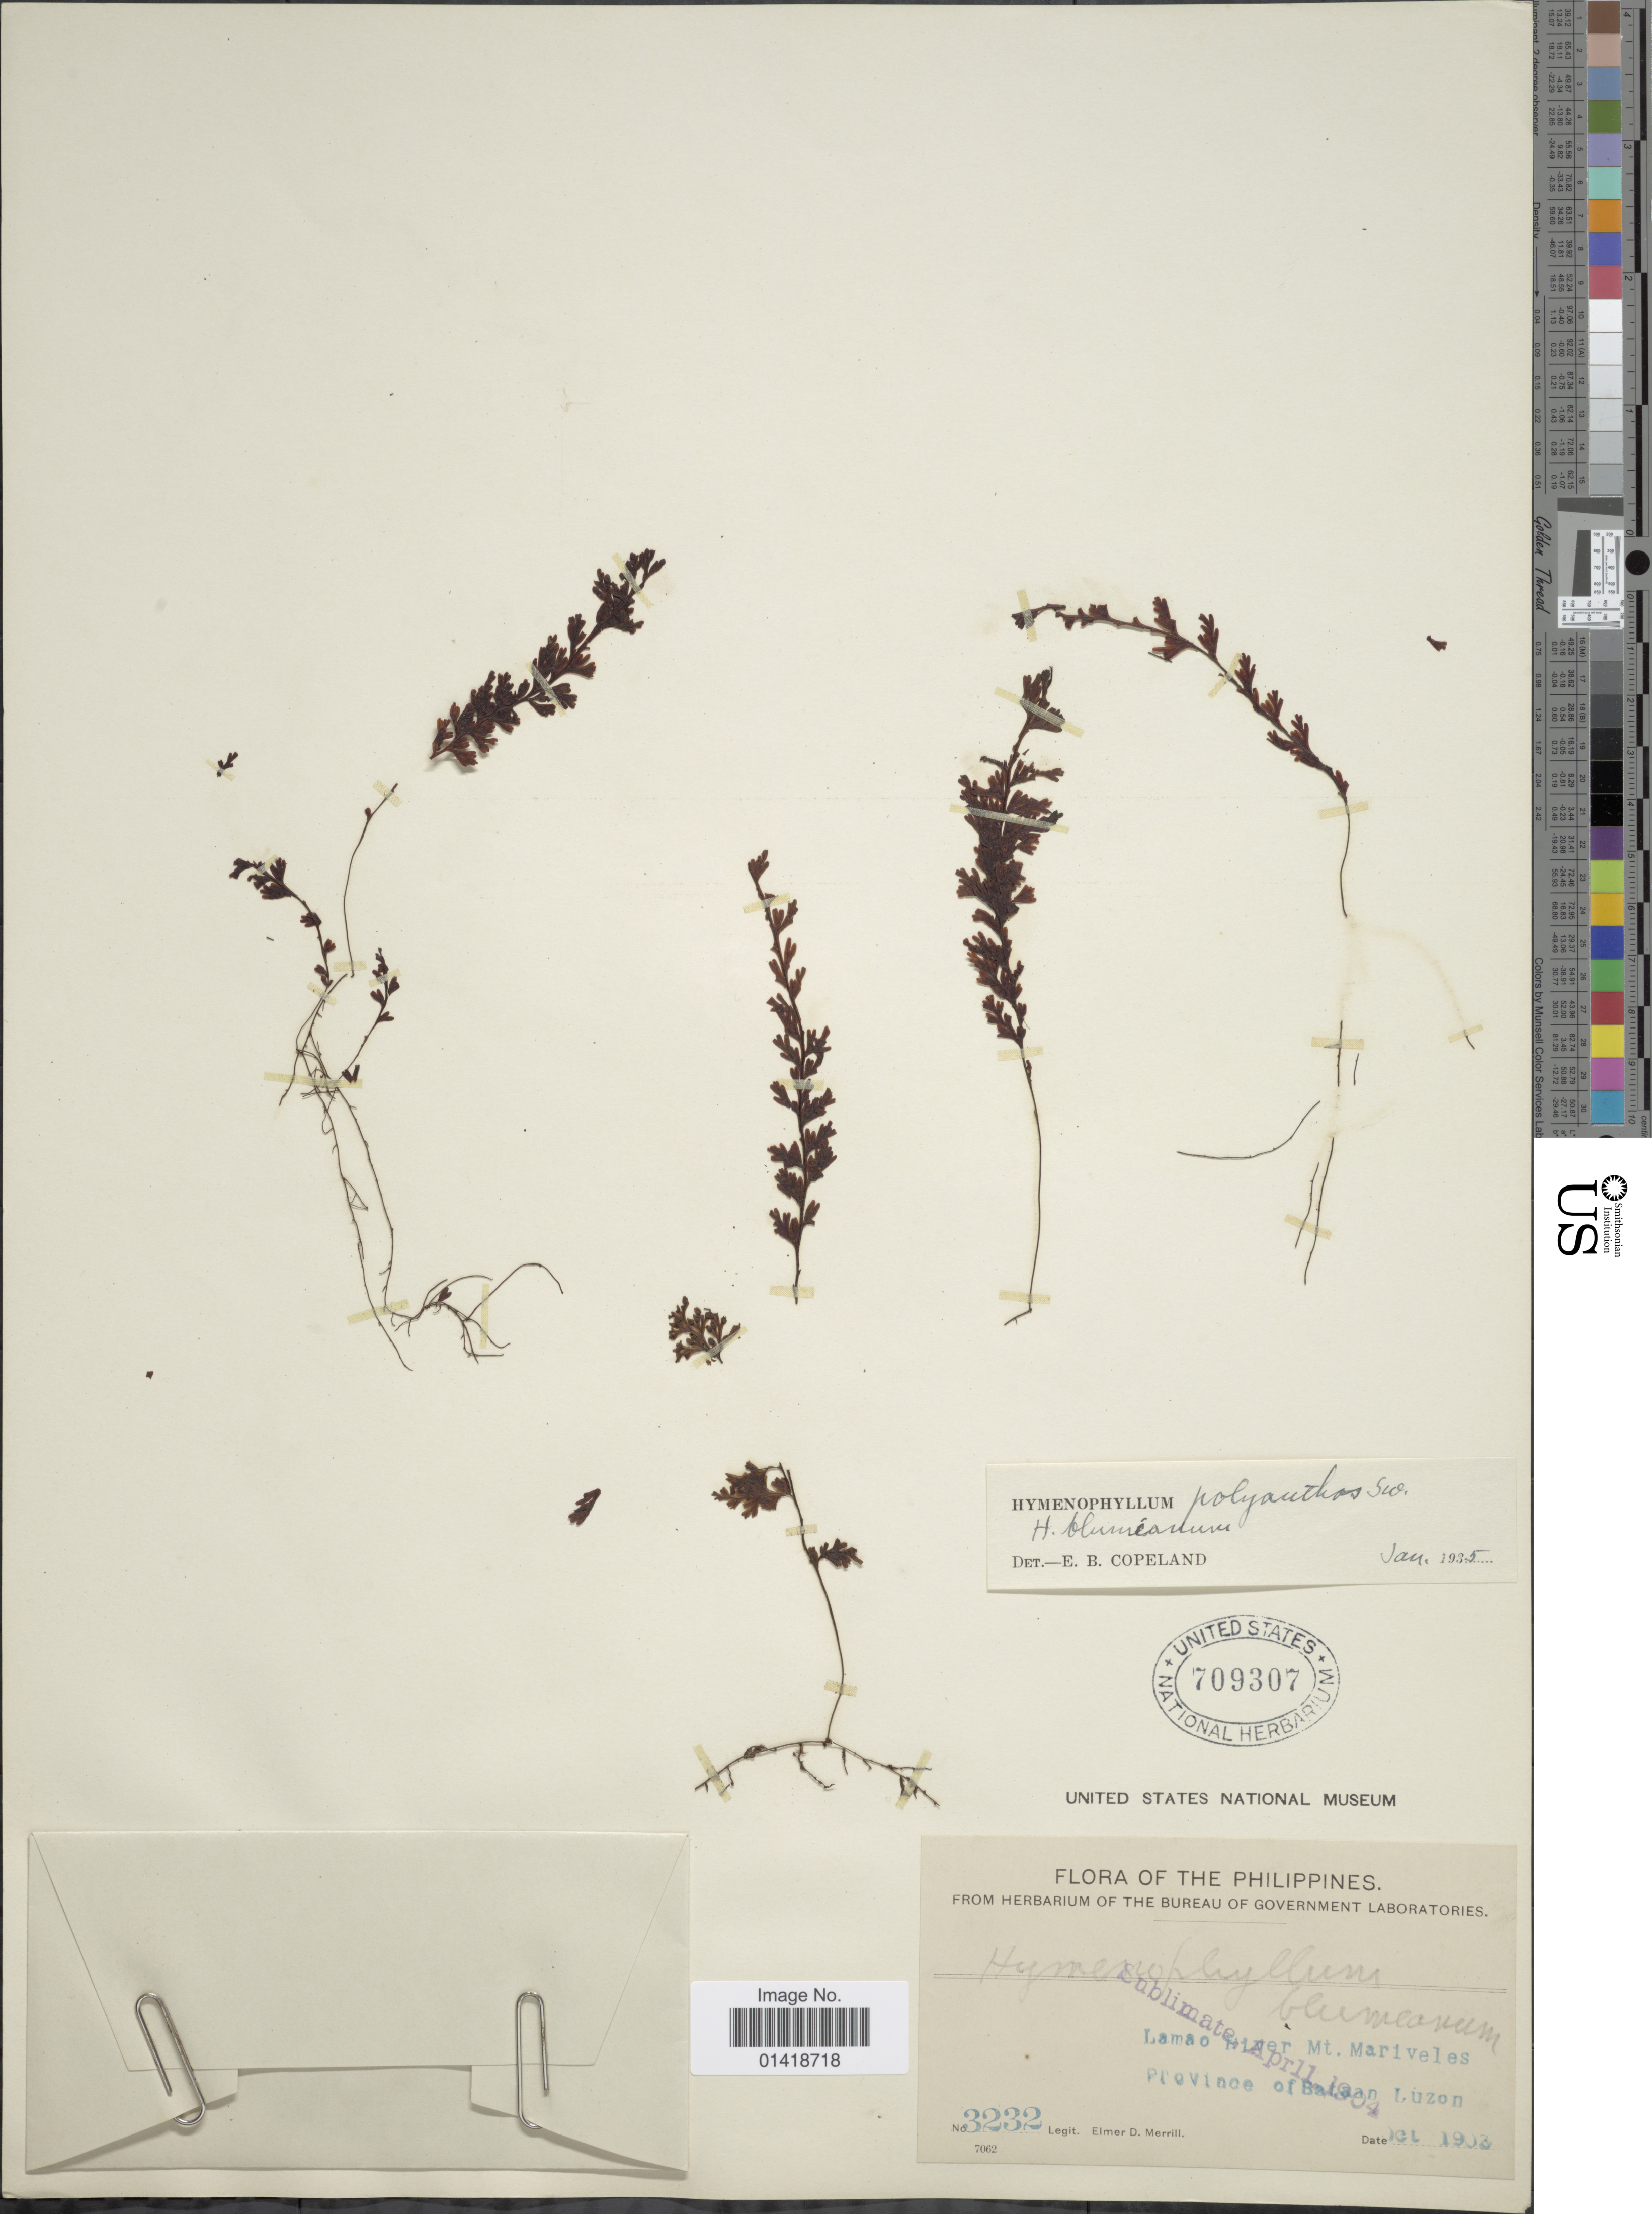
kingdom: Plantae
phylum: Tracheophyta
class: Polypodiopsida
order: Hymenophyllales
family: Hymenophyllaceae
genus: Hymenophyllum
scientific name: Hymenophyllum polyanthos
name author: (Sw.) Sw.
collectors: E. D. Merrill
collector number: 3232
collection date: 1903-10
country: Philippines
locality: The Philippines. Lamao River. Mt. Mariveles. Province of Bataan.Luzon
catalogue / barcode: US 709307